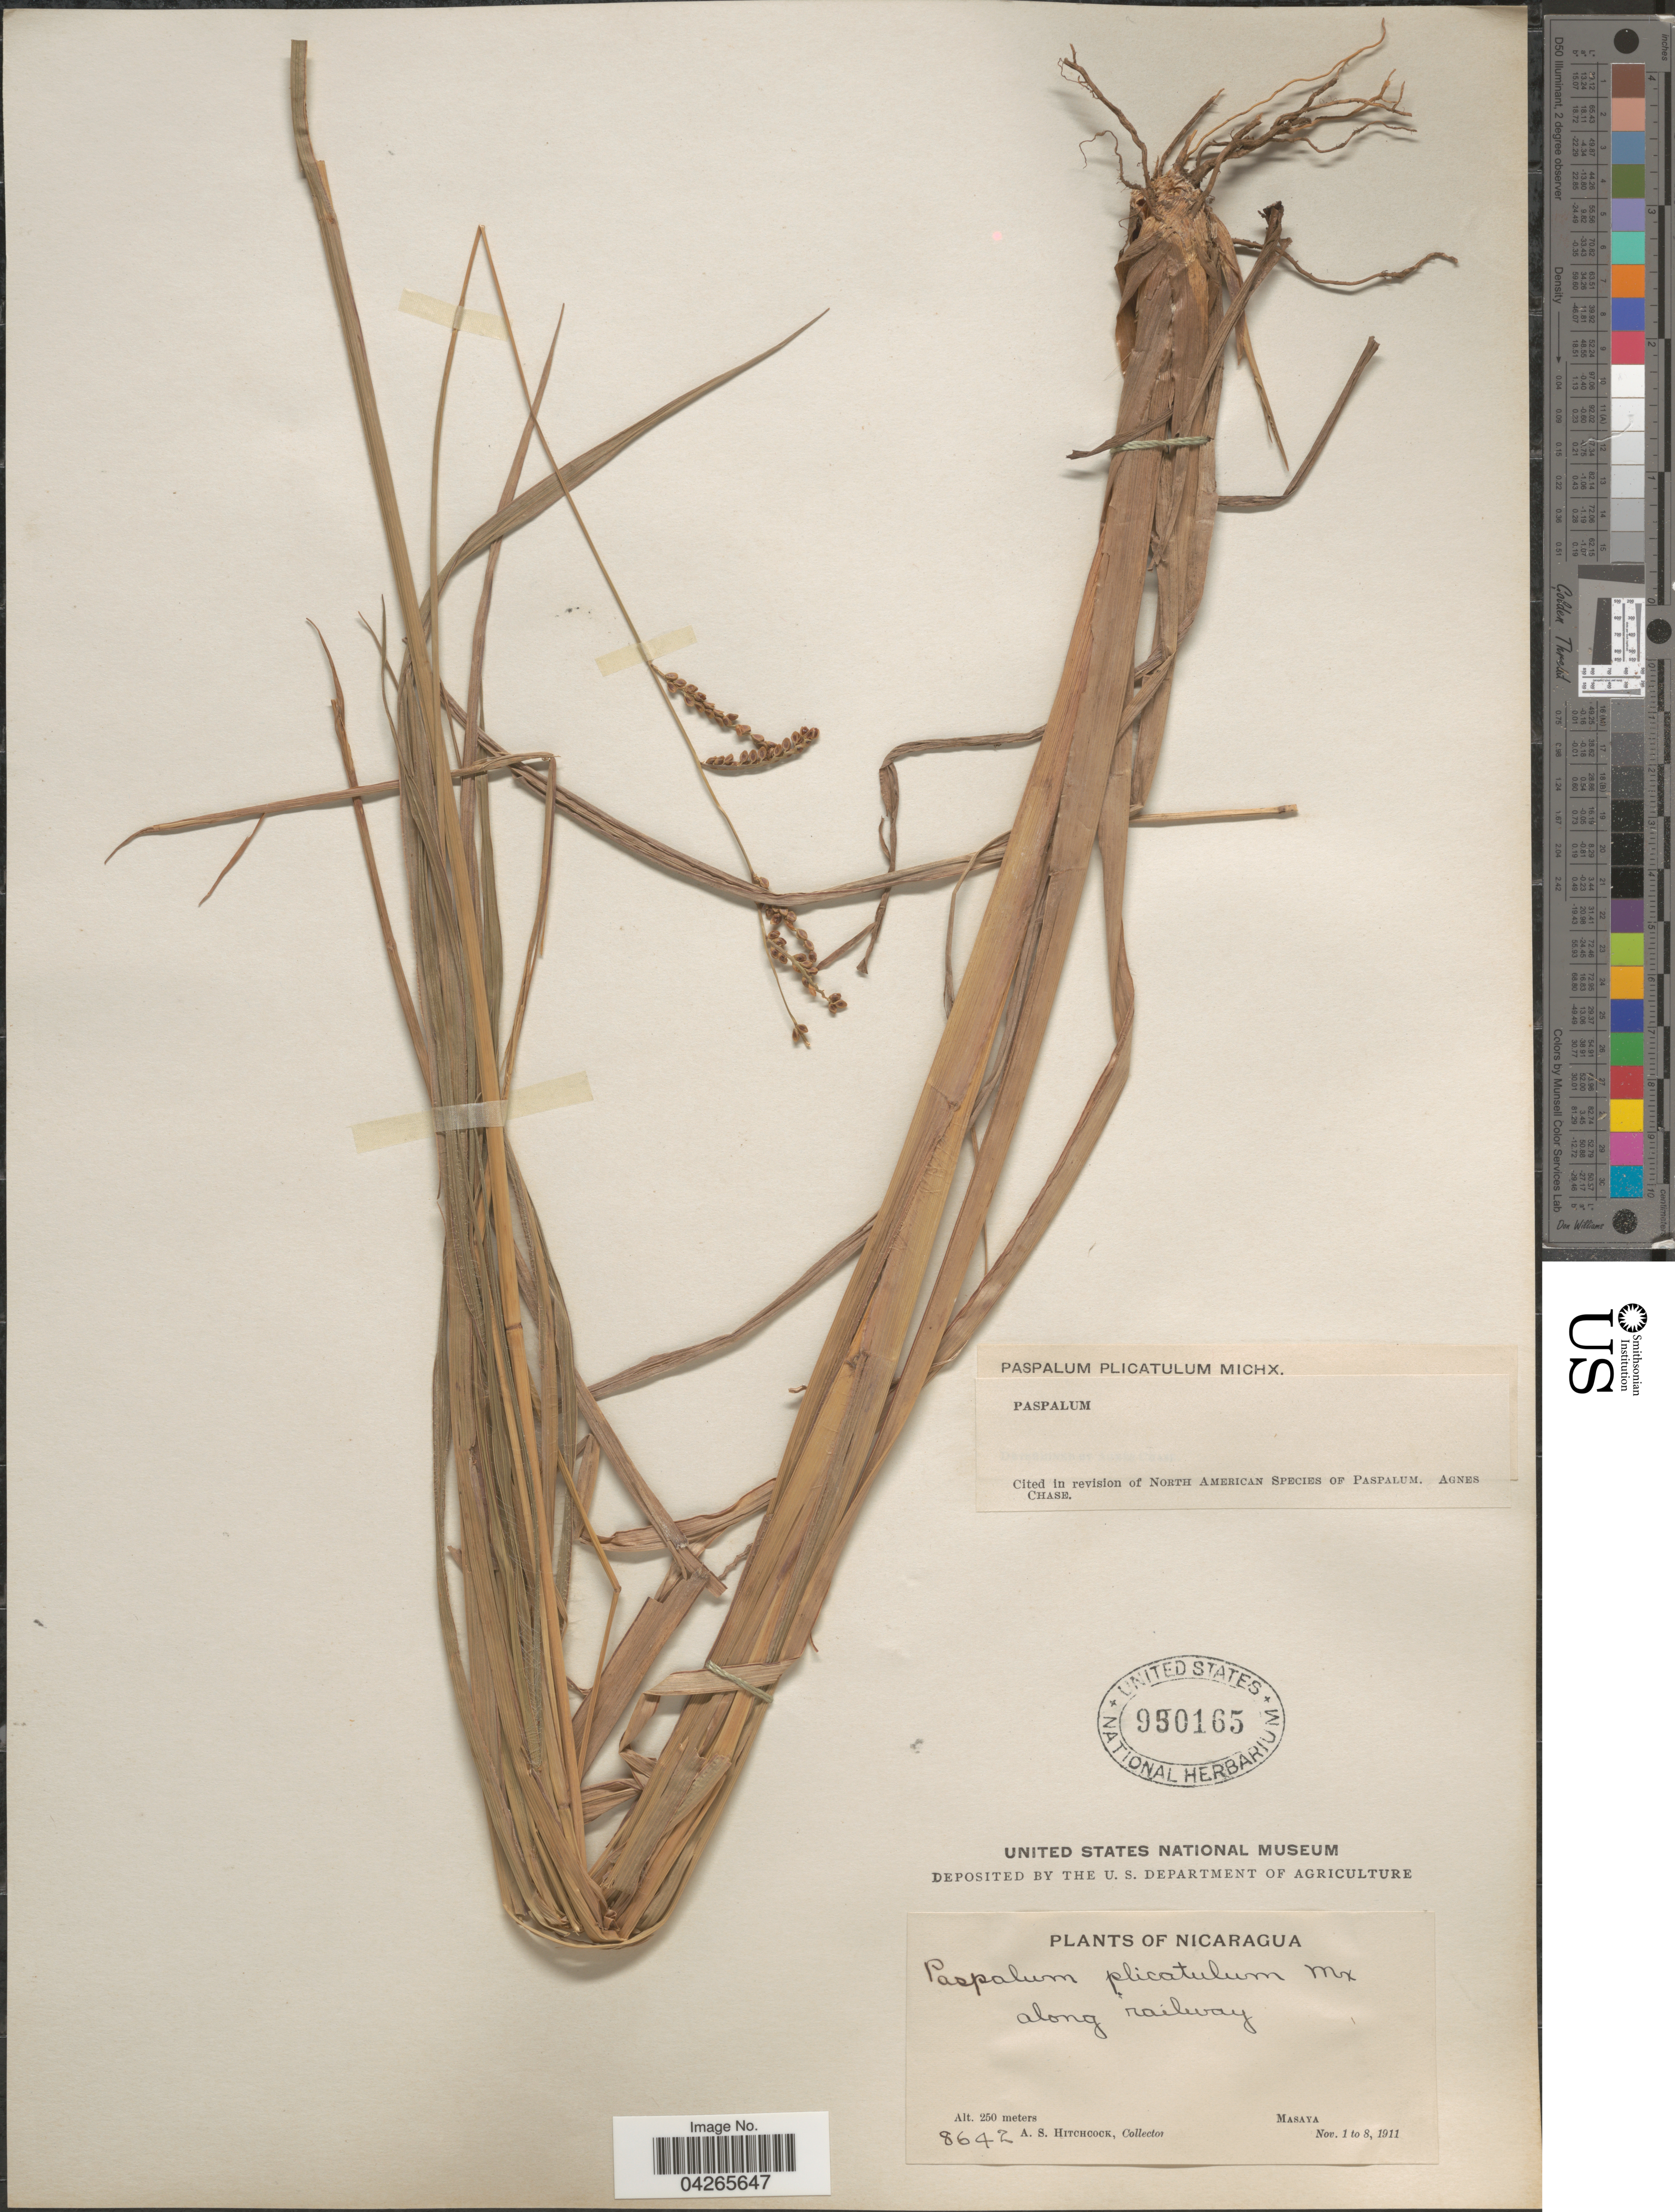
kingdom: Plantae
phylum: Tracheophyta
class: Liliopsida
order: Poales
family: Poaceae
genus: Paspalum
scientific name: Paspalum plicatulum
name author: Michx.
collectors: A. S. Hitchcock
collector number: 8642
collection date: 1911-11-01/1911-11-08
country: Nicaragua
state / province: Masaya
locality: Along railway.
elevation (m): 250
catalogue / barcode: US 950165